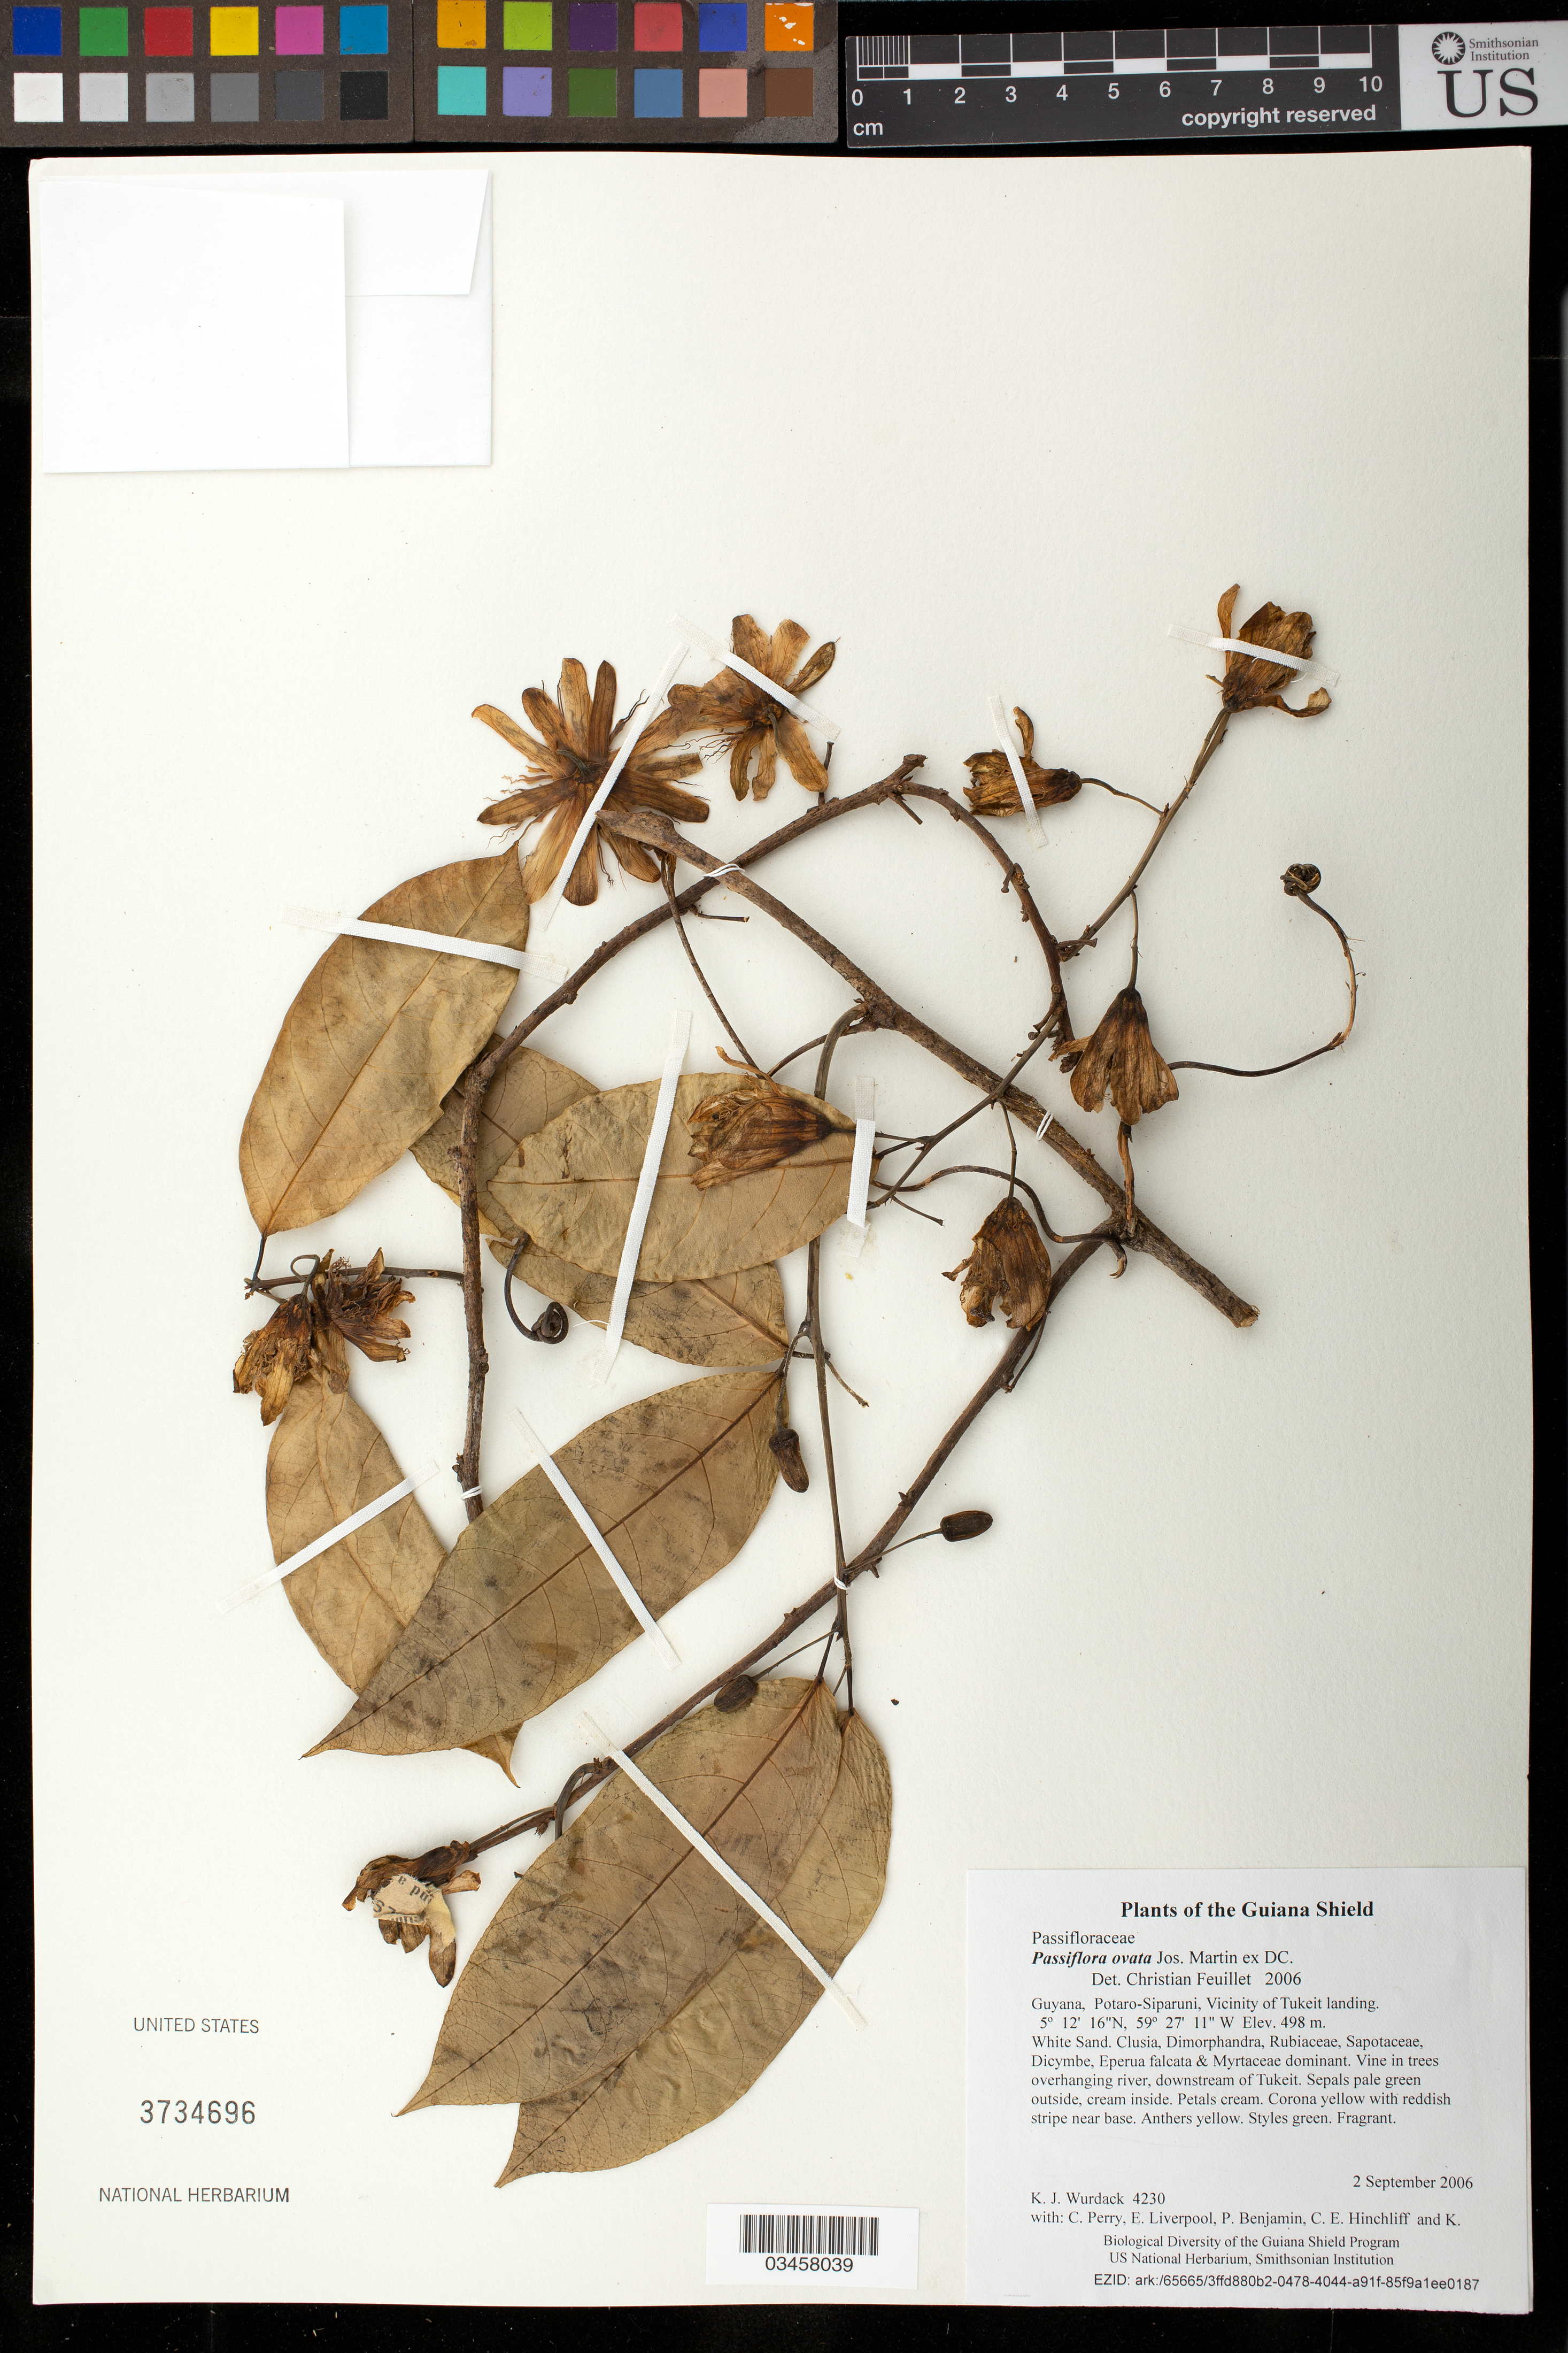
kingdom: Plantae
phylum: Tracheophyta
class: Magnoliopsida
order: Malpighiales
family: Passifloraceae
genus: Passiflora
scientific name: Passiflora ovata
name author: Jos. Martin ex DC.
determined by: Feuillet, C.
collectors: K. Wurdack, C. Perry, E. Liverpool, P. Benjamin, C. E. Hinchliff & K. M. Redden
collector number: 4230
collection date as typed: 2 September 2006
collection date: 2006-09-02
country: Guyana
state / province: Potaro-Siparuni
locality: Vicinity of Tukeit landing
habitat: White Sand. Clusia, Dimorphandra, Rubiaceae, Sapotaceae, Dicymbe, Eperua falcata & Myrtaceae dominant.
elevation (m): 498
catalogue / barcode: US 3734696